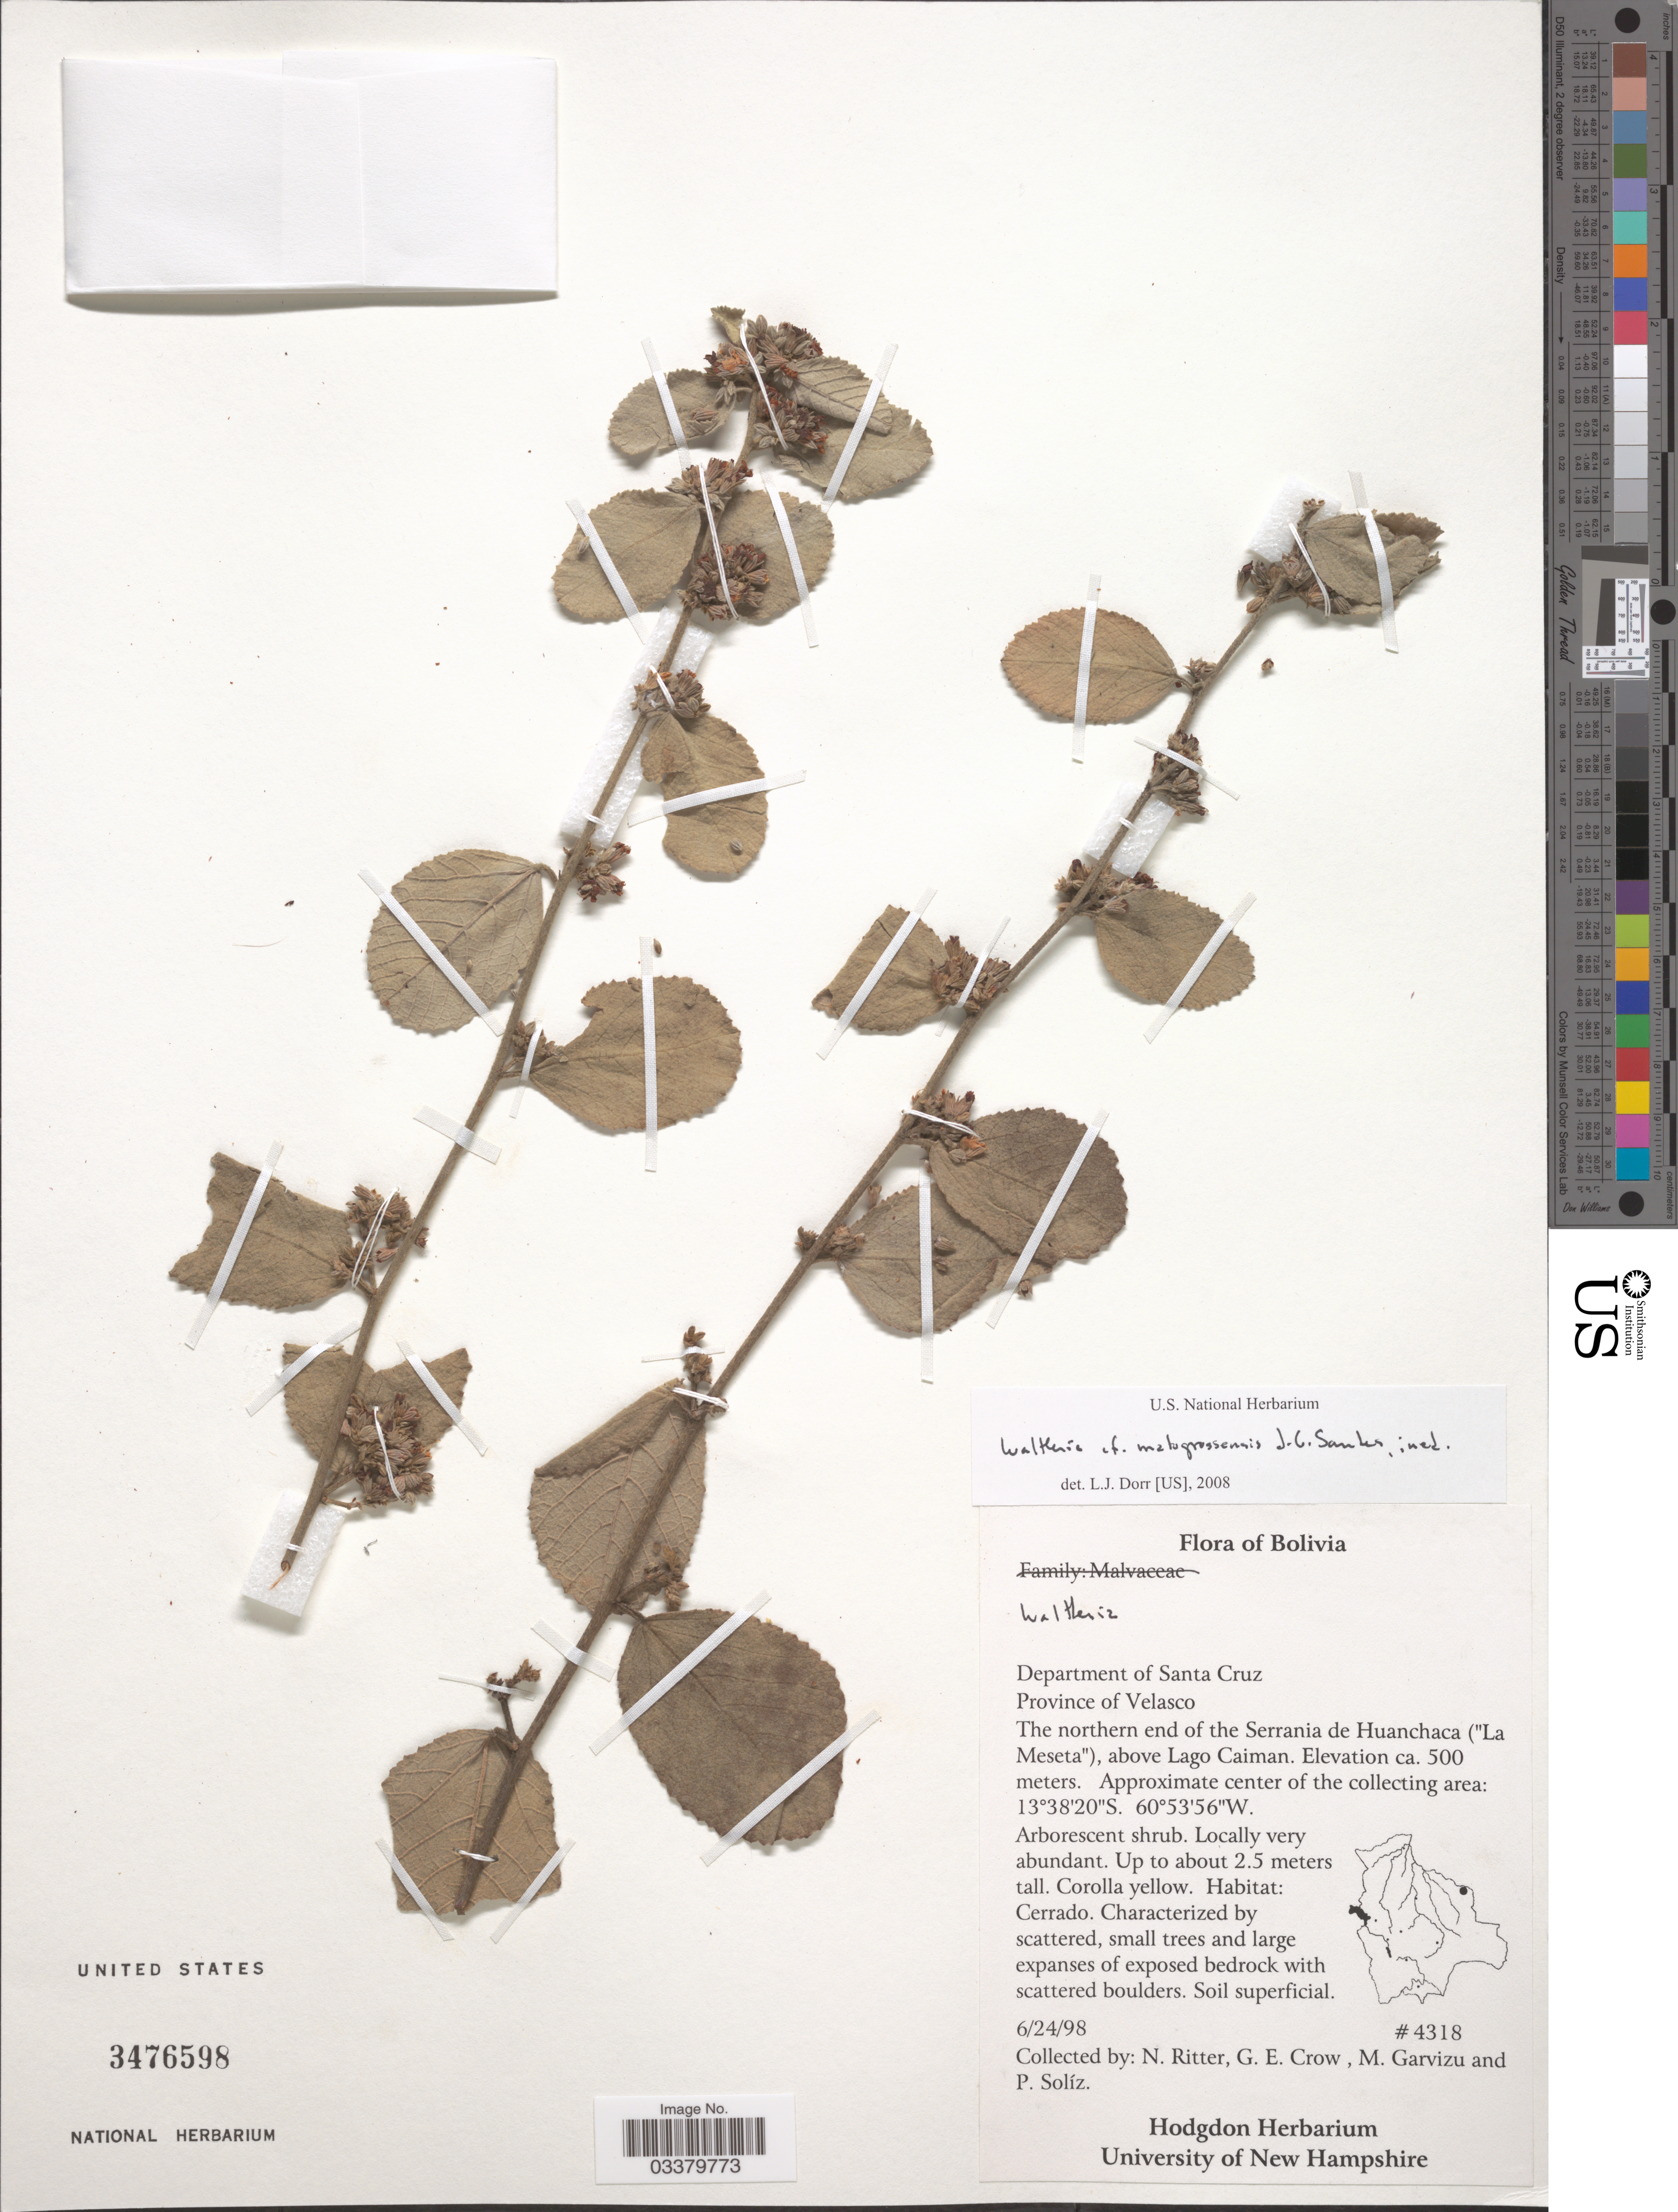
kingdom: Plantae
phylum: Tracheophyta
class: Magnoliopsida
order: Malvales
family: Malvaceae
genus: Waltheria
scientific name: Waltheria matogrossensis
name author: J.G. Saunders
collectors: N. Ritter, G. Crow, M. Garvizu & P. Soliz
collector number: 4318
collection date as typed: Transcribed d/m/y: 24/6/98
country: Bolivia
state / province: Santa Cruz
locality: Department of Santa Cruz. Province of Velasco. The northern end of the Serrania de Huanchaca ("La Meseta"), above Lago Caiman.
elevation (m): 500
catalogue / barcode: US 3476598